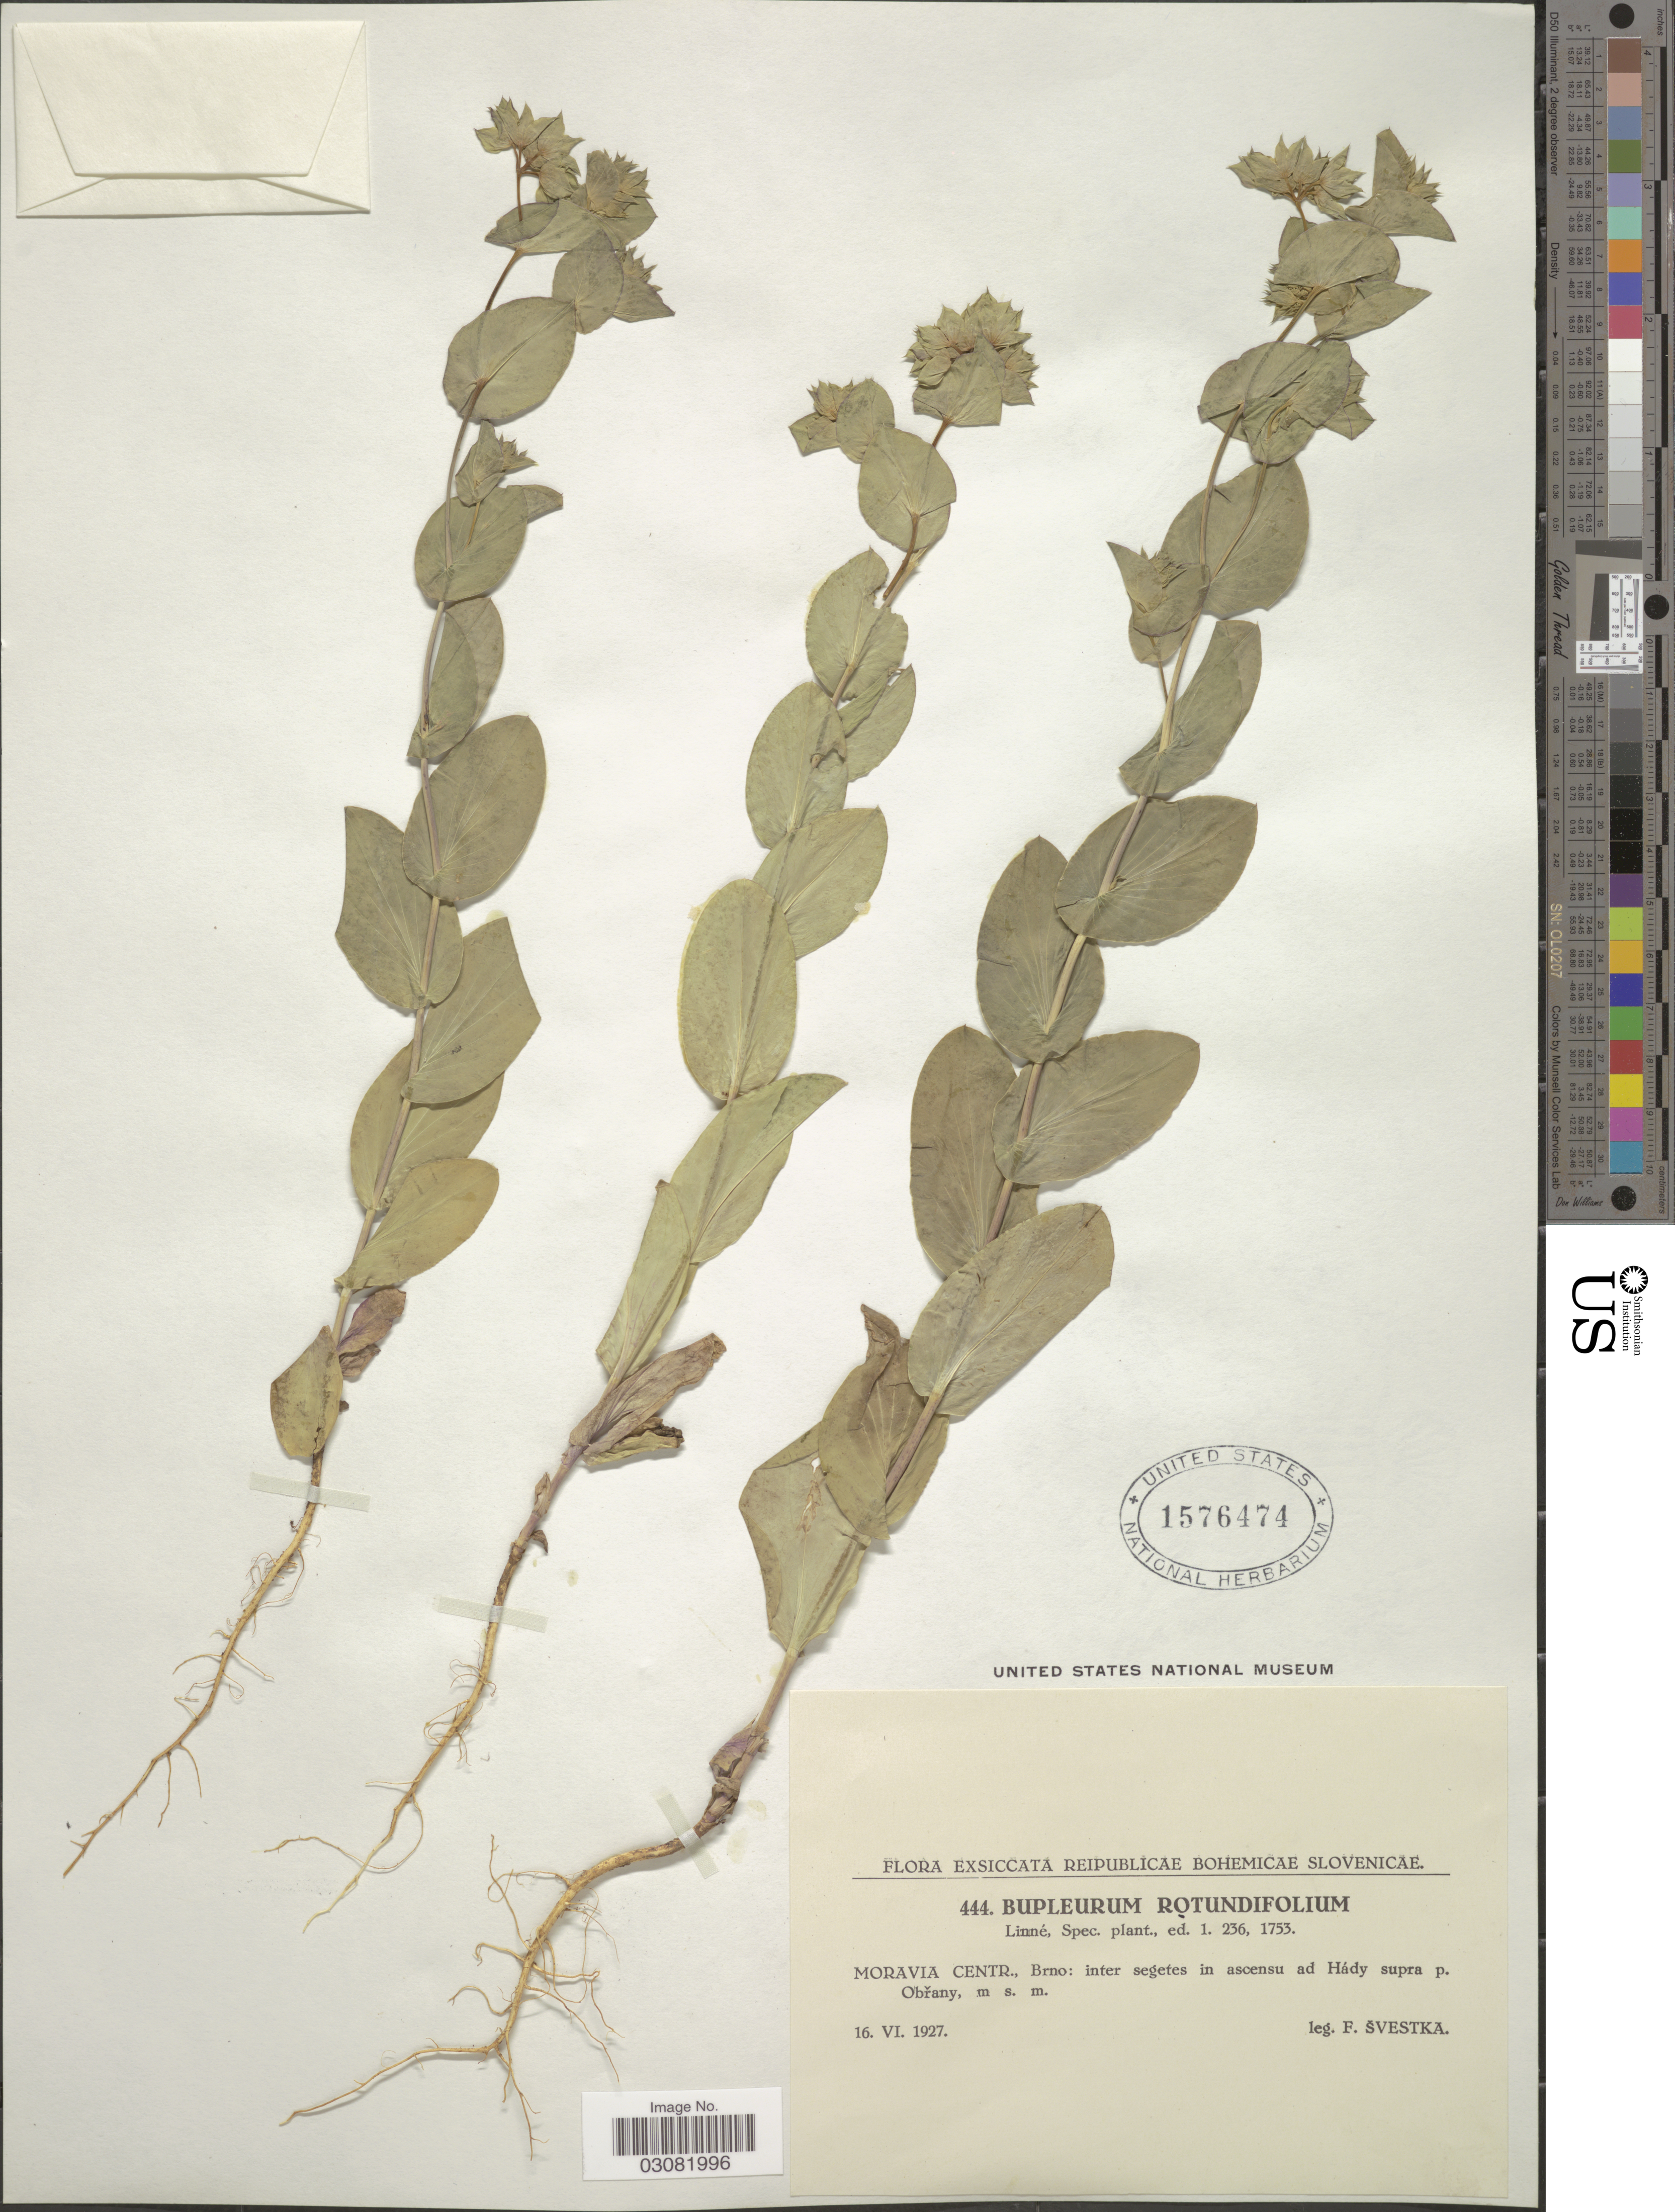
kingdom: Plantae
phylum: Tracheophyta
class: Magnoliopsida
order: Apiales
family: Apiaceae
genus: Bupleurum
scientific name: Bupleurum rotundifolium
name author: L.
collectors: F. Svestka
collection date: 1927-06-16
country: Czechia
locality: Moravia Centr., Brno: inter segetes in ascensu ad Hády supra p. Obrany.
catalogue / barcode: US 1576474